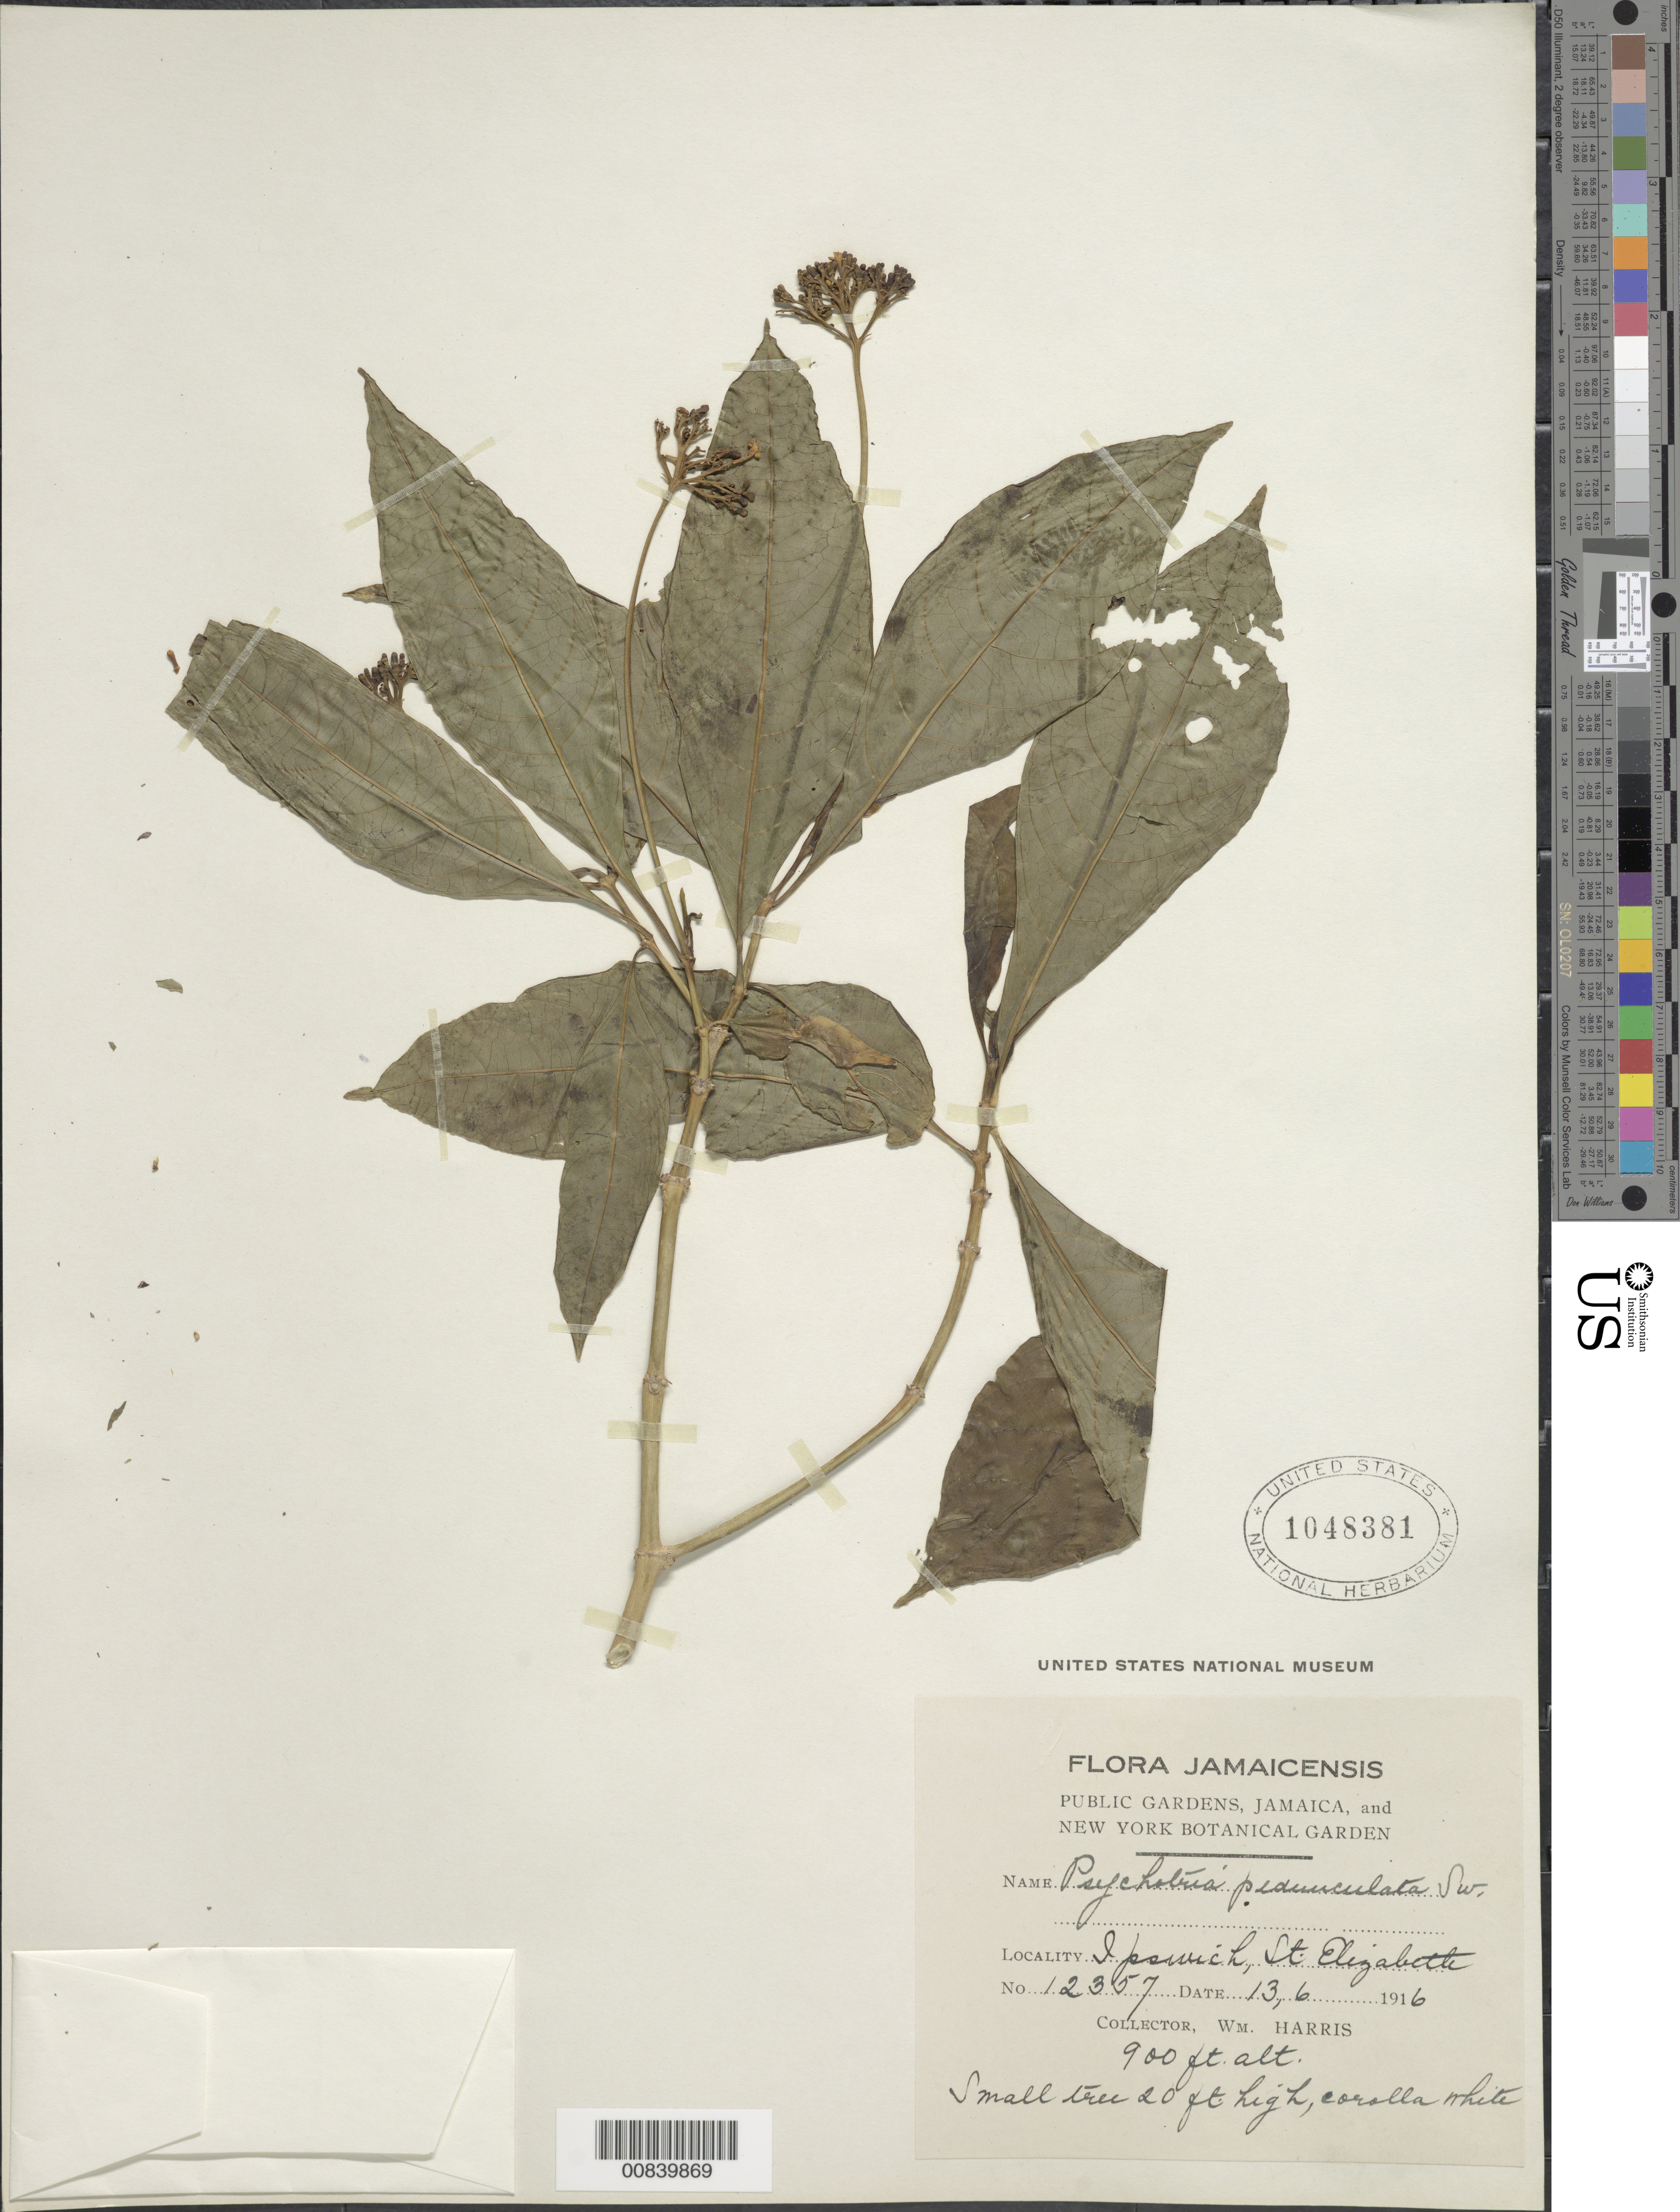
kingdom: Plantae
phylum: Tracheophyta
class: Magnoliopsida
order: Gentianales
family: Rubiaceae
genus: Psychotria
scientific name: Psychotria pendunculata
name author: Sw.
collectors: W. H. Harris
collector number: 12357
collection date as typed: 13 Jun 1916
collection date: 1916-06-13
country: Jamaica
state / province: Saint Elizabeth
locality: Ipswich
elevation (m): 274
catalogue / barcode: US 1048391